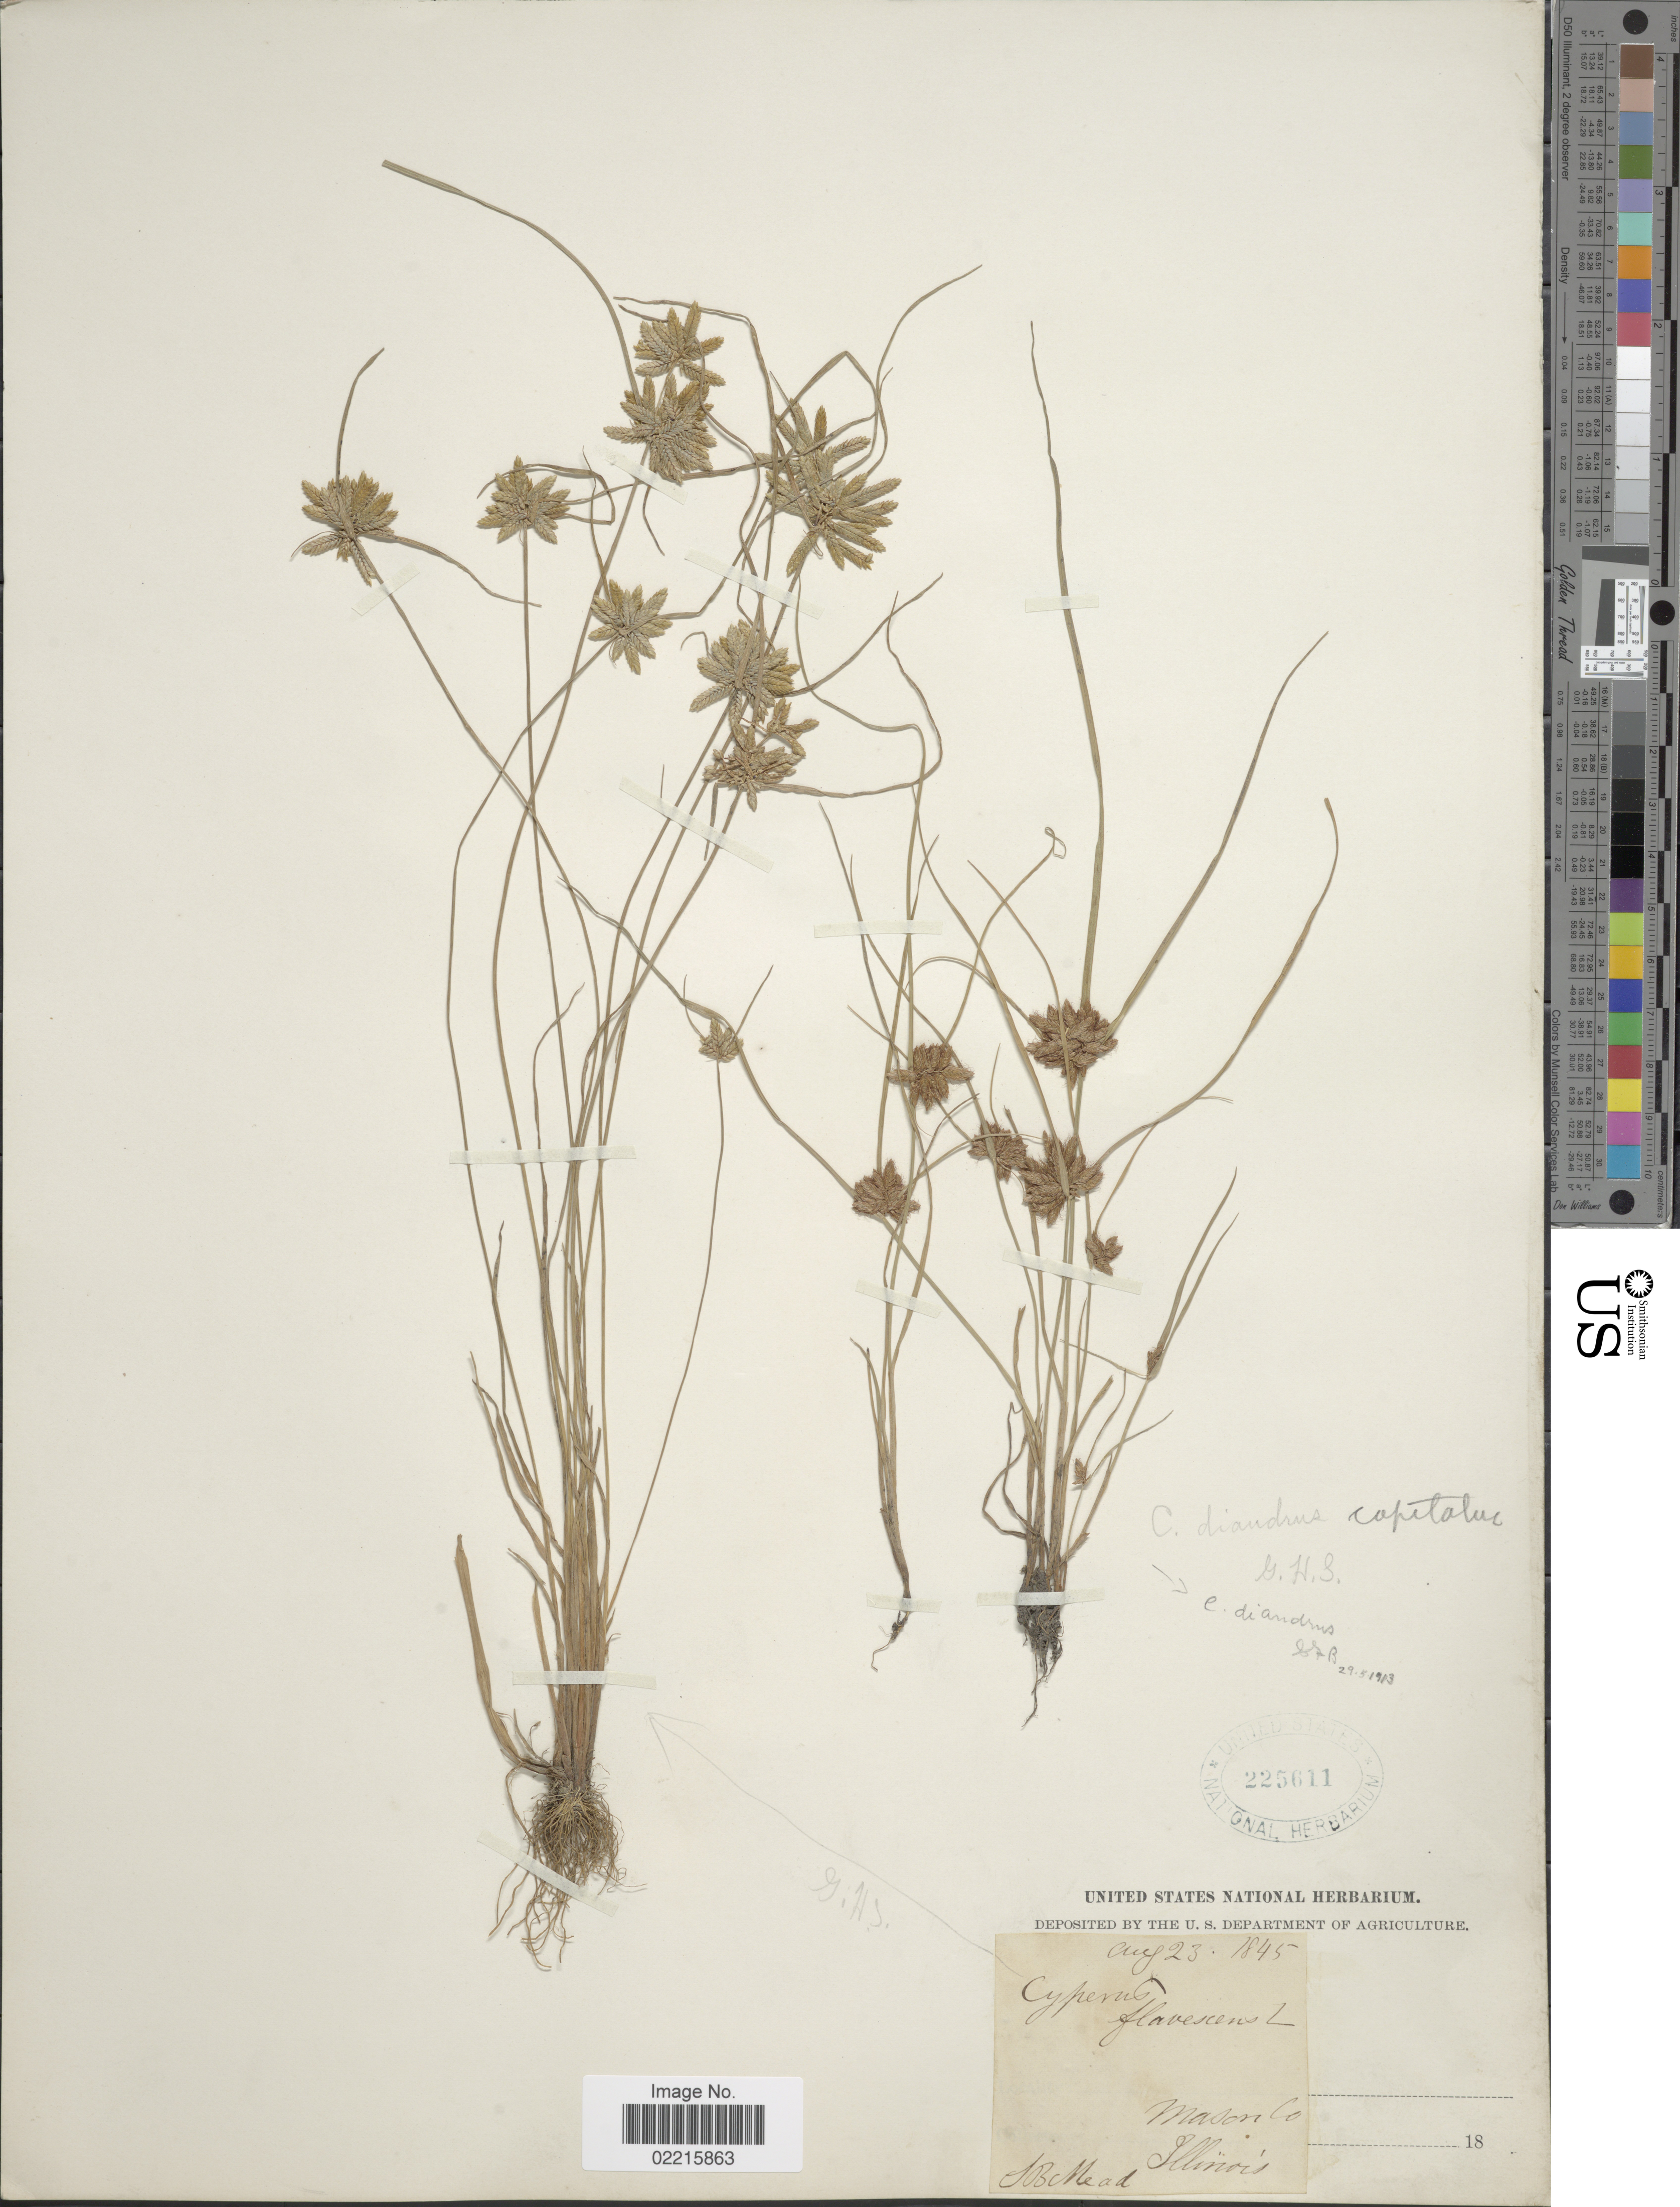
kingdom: Plantae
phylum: Tracheophyta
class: Liliopsida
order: Poales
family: Cyperaceae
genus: Cyperus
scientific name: Cyperus flavescens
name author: L.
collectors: S. Mead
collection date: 1845-08-23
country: United States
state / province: Illinois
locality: Mason Co.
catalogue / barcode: US 225611